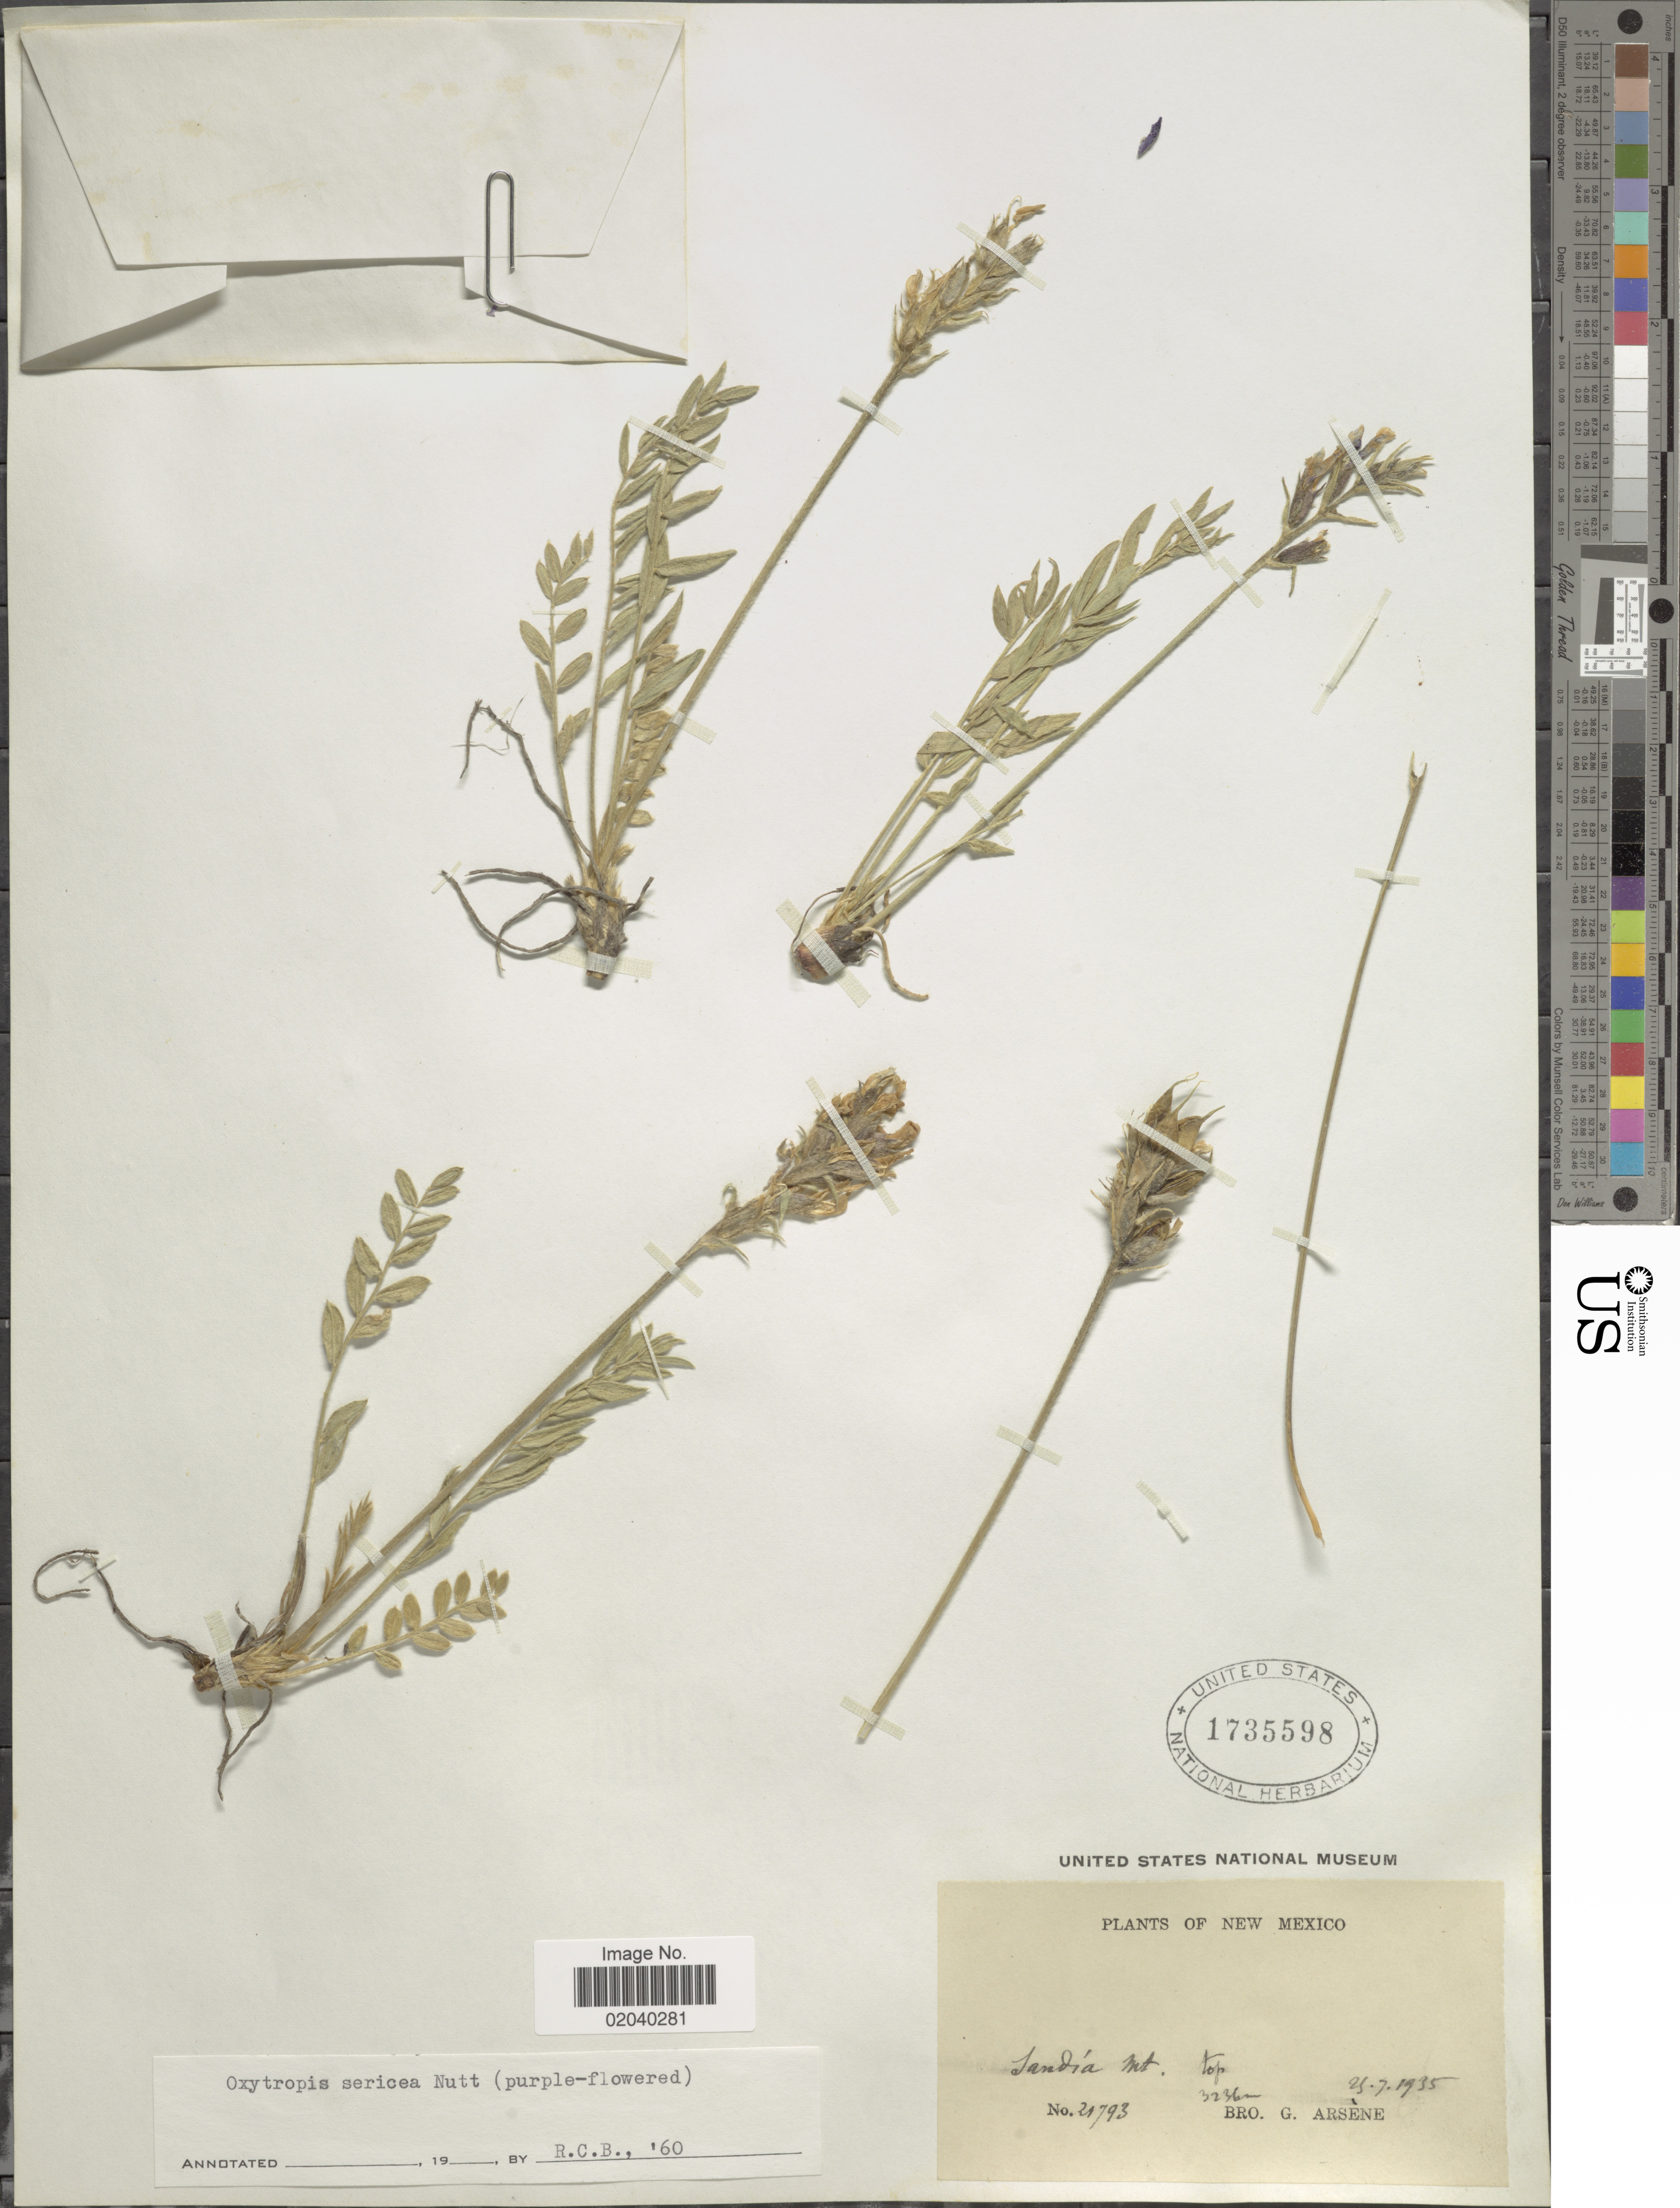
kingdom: Plantae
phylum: Tracheophyta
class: Magnoliopsida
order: Fabales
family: Fabaceae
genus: Oxytropis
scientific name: Oxytropis sericea var. sericea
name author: Nutt.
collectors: Bro. G. Arsène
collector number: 21793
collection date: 1935-07-29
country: United States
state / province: New Mexico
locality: Sandía Mt. Top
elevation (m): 3236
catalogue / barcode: US 1735598